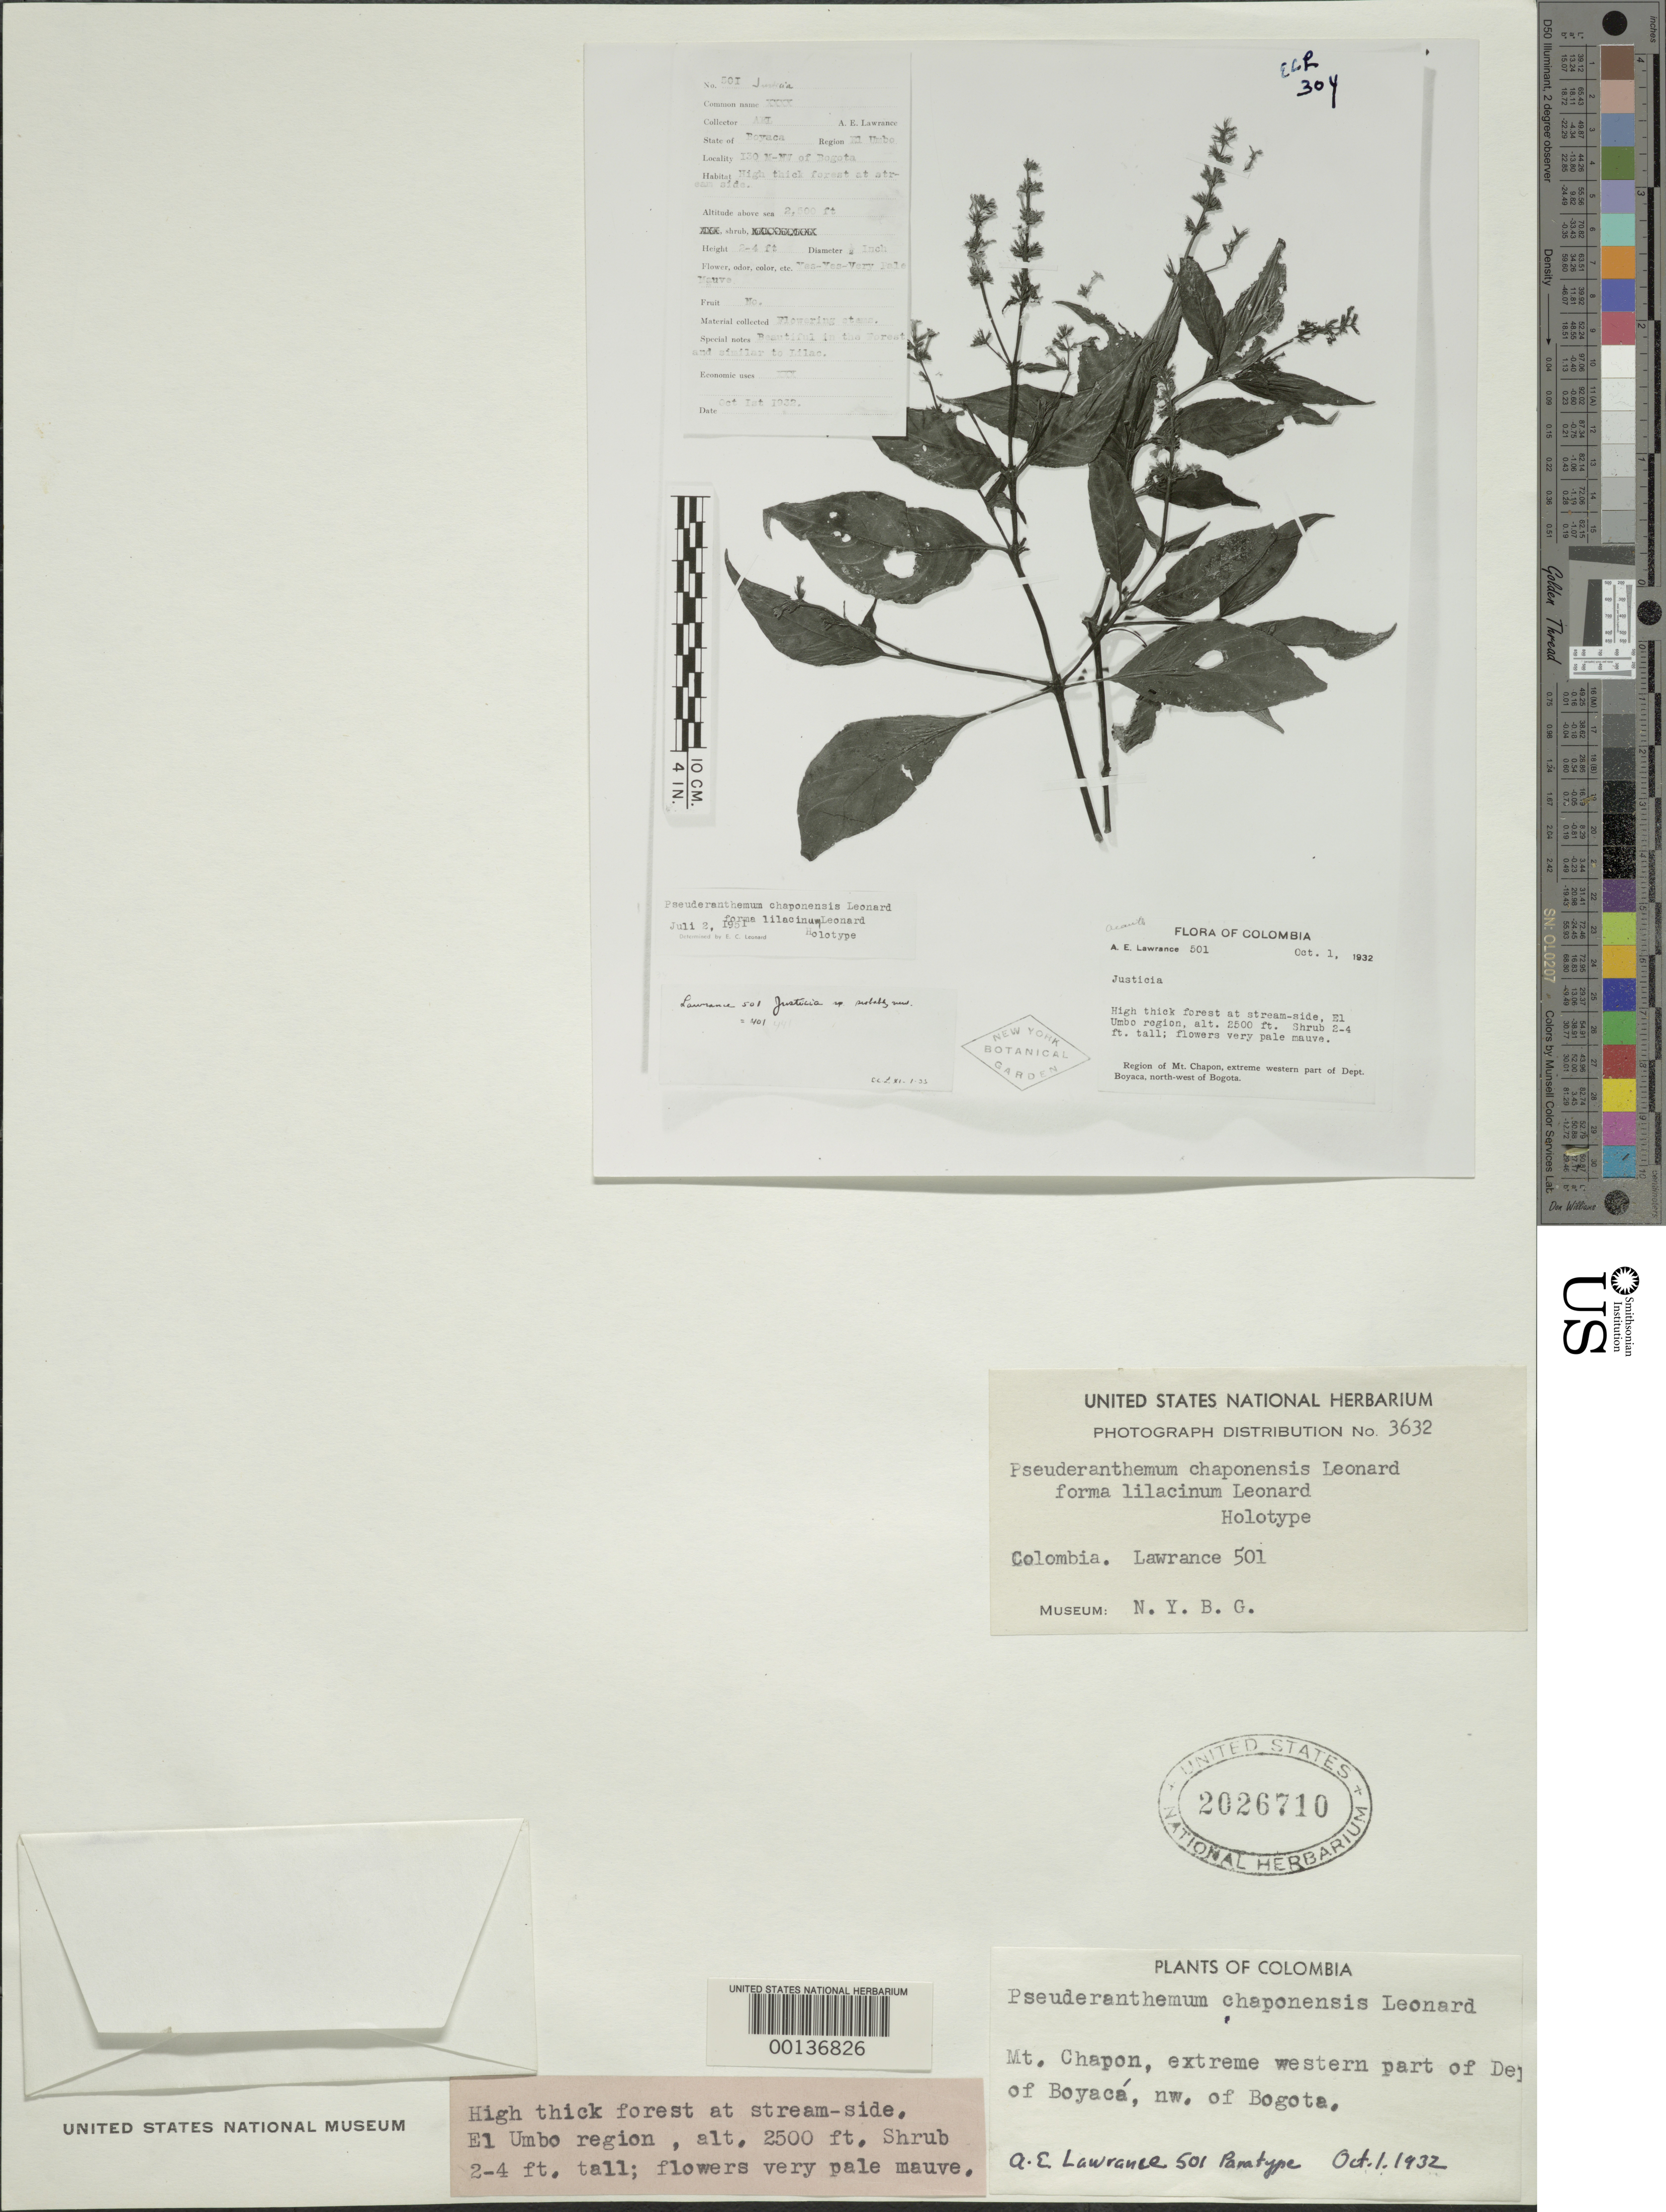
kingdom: Plantae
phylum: Tracheophyta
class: Magnoliopsida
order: Lamiales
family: Acanthaceae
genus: Pseuderanthemum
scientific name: Pseuderanthemum chaponense f. lilacinum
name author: Leonard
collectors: A. Lawrance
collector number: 501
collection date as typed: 01 Oct 1932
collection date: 1932-10-01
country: Colombia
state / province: Boyacá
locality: El Umbo region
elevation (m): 762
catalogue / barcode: US 2026710